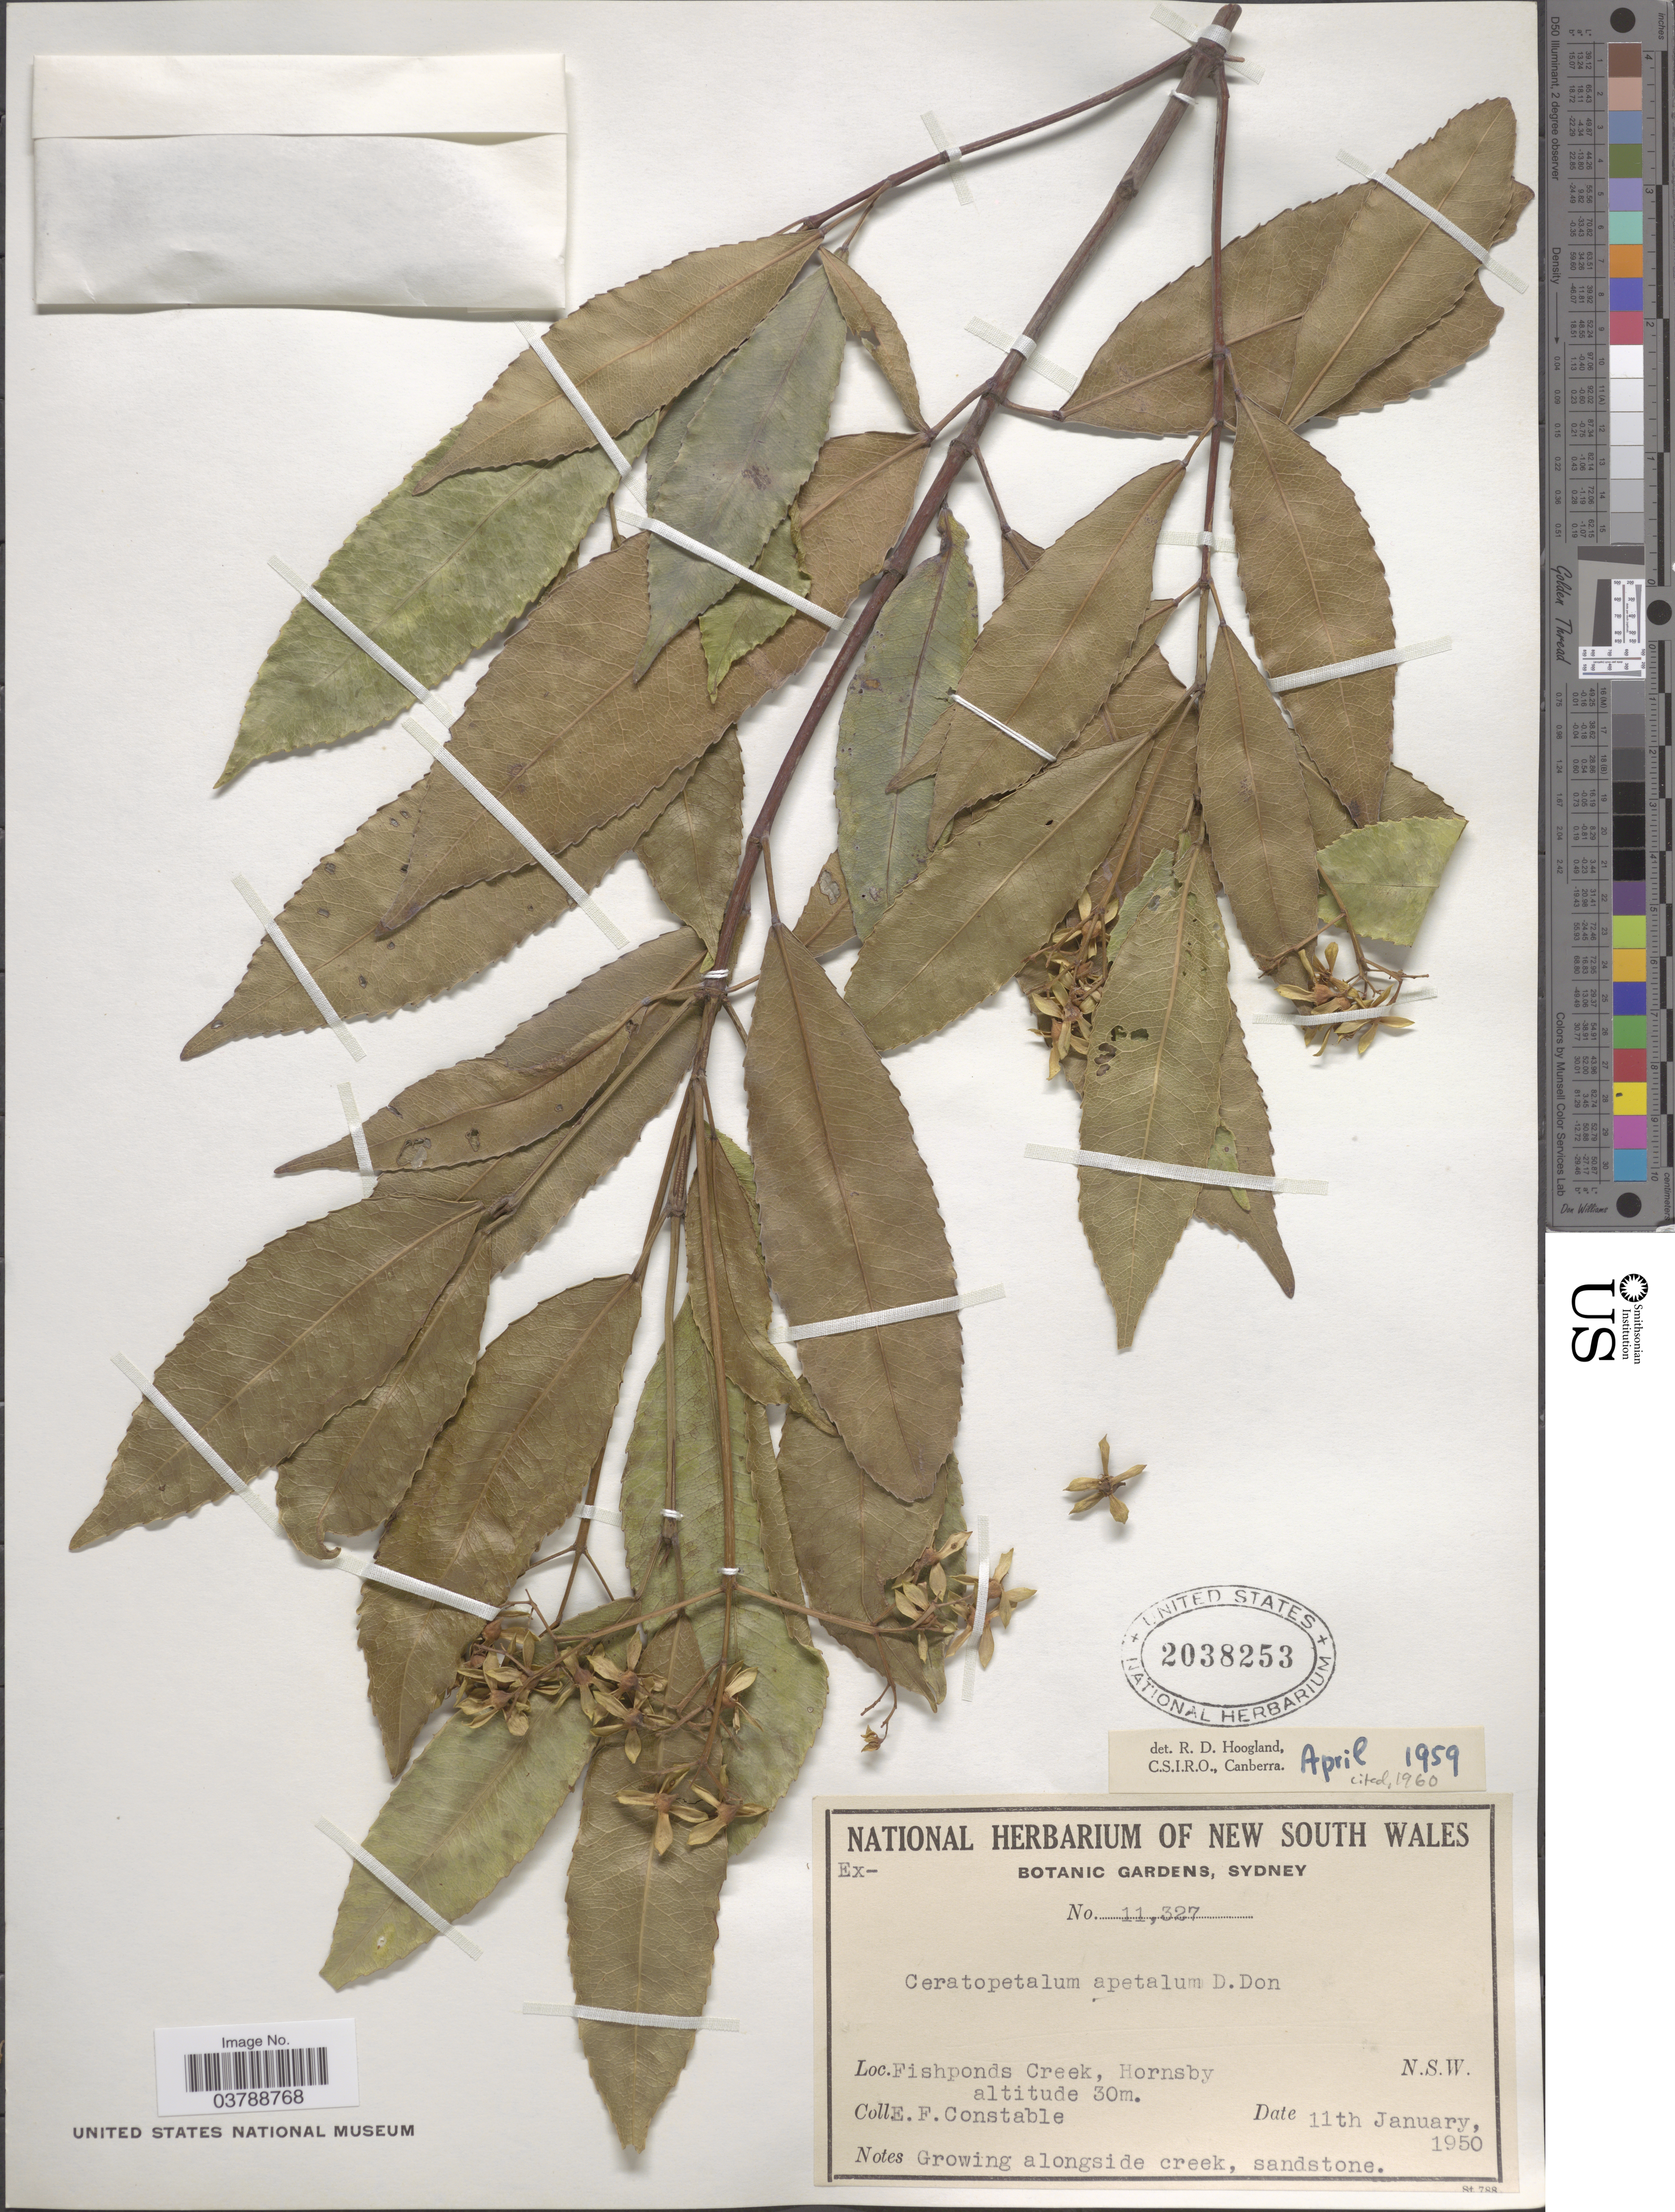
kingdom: Plantae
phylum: Tracheophyta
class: Magnoliopsida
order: Oxalidales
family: Cunoniaceae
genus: Ceratopetalum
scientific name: Ceratopetalum apetalum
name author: D. Don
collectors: E. F. Constable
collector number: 11327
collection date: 1950-01-11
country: Australia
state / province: New South Wales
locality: Fishponds Creek, Hornsby.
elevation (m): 30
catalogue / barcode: US 2038253